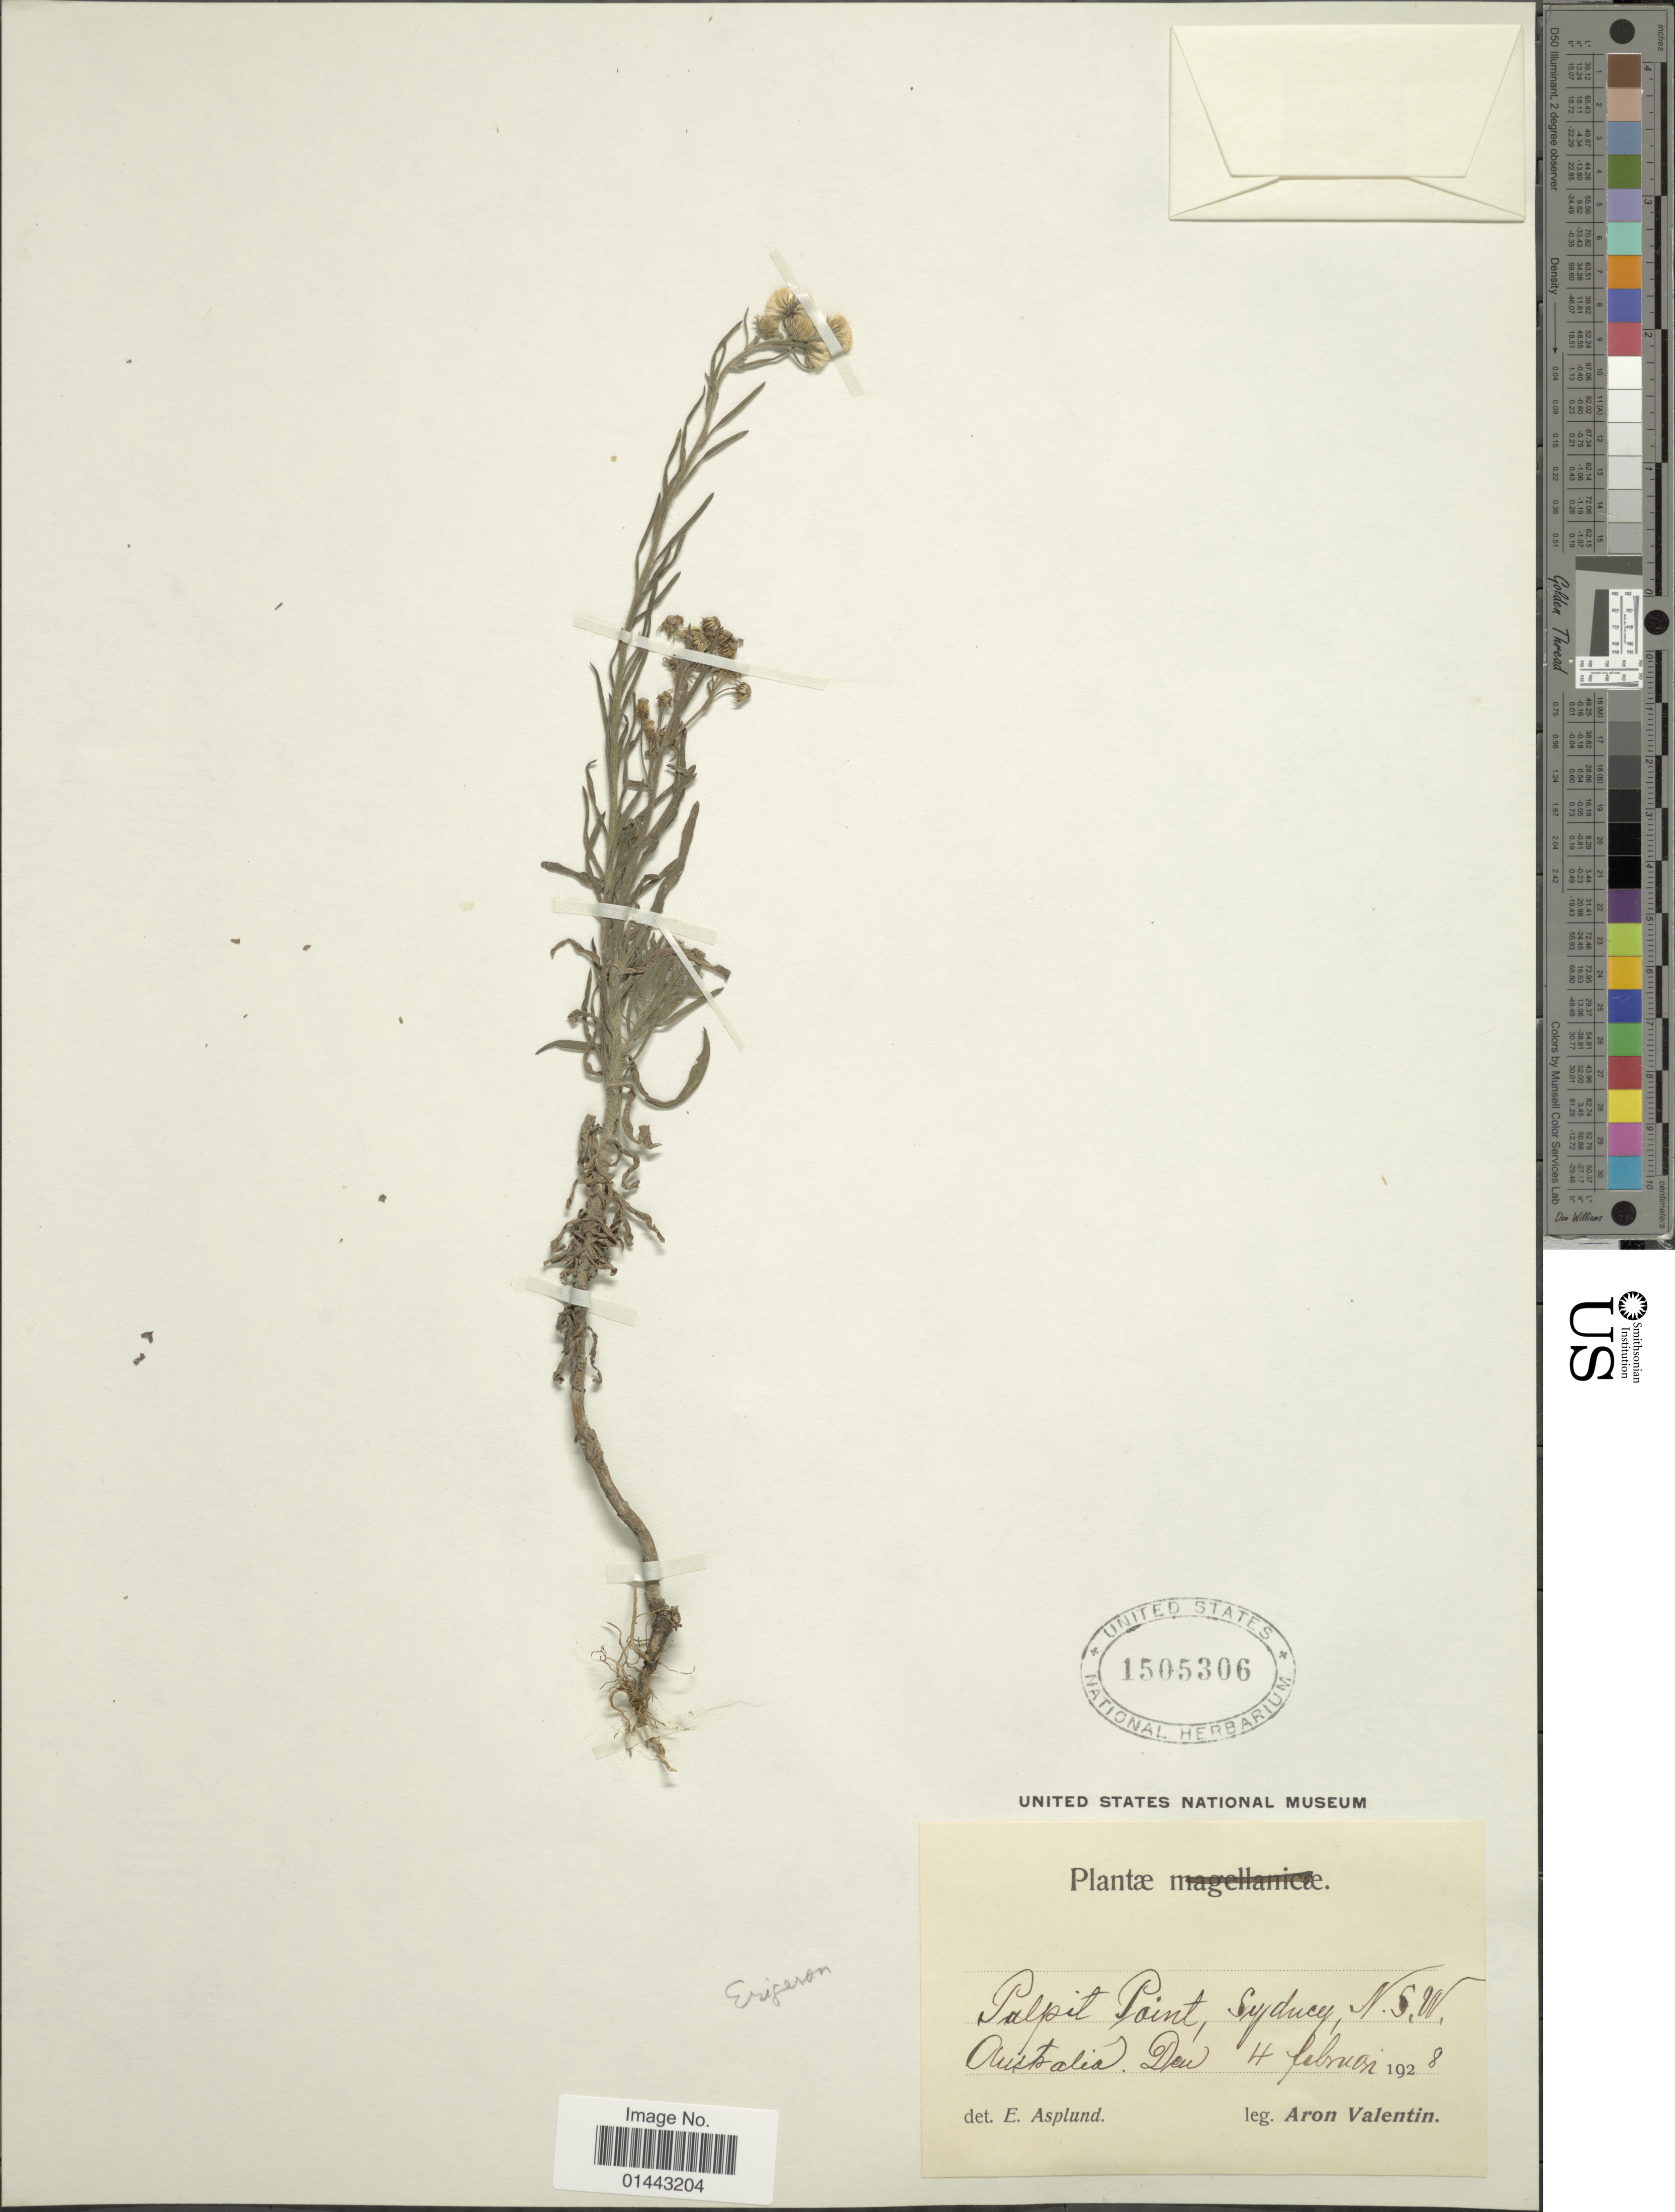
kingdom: Plantae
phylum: Tracheophyta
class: Magnoliopsida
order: Asterales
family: Asteraceae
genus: Erigeron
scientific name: Erigeron sp.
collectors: A. Valentine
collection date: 1928-02-04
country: Australia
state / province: New South Wales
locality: Palpit Point, Sydney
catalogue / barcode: US 1505306